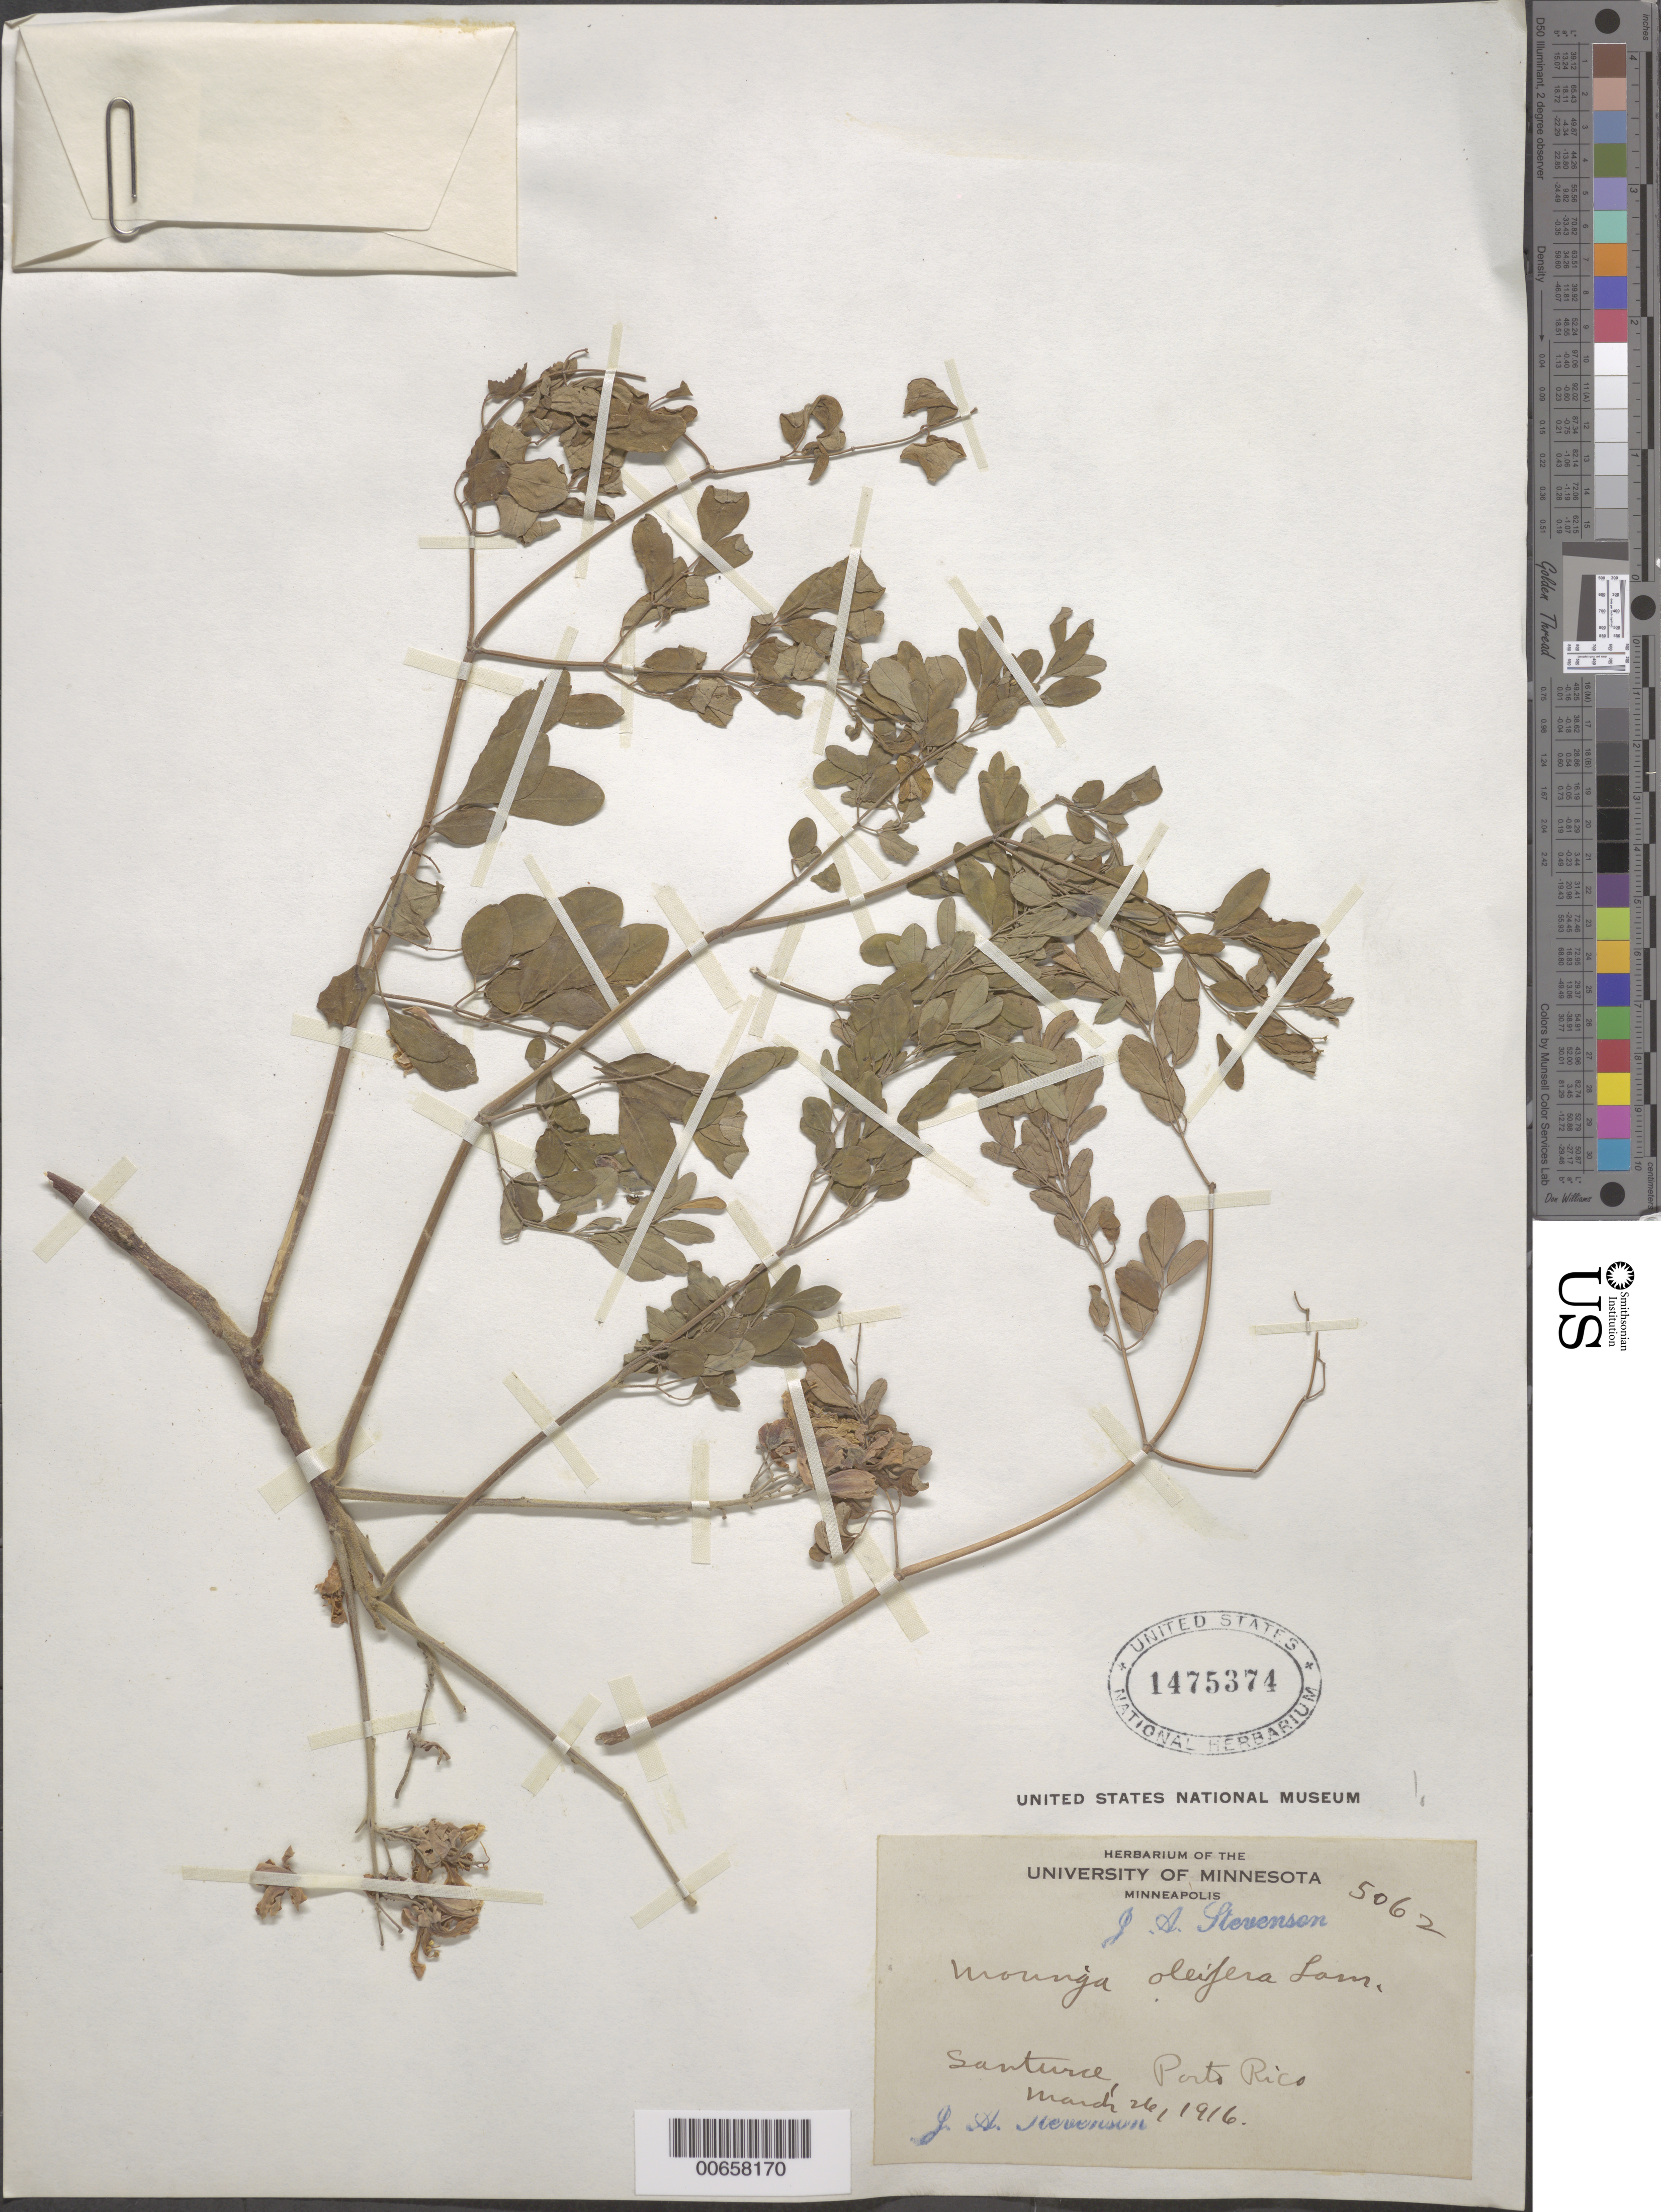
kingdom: Plantae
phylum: Tracheophyta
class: Magnoliopsida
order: Brassicales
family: Moringaceae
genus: Moringa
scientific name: Moringa oleifera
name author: Lam.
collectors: J. Stevenson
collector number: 5062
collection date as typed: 26 Mar 1916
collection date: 1916-03-26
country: Puerto Rico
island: Greater Antilles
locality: Santurce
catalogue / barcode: US 1475374